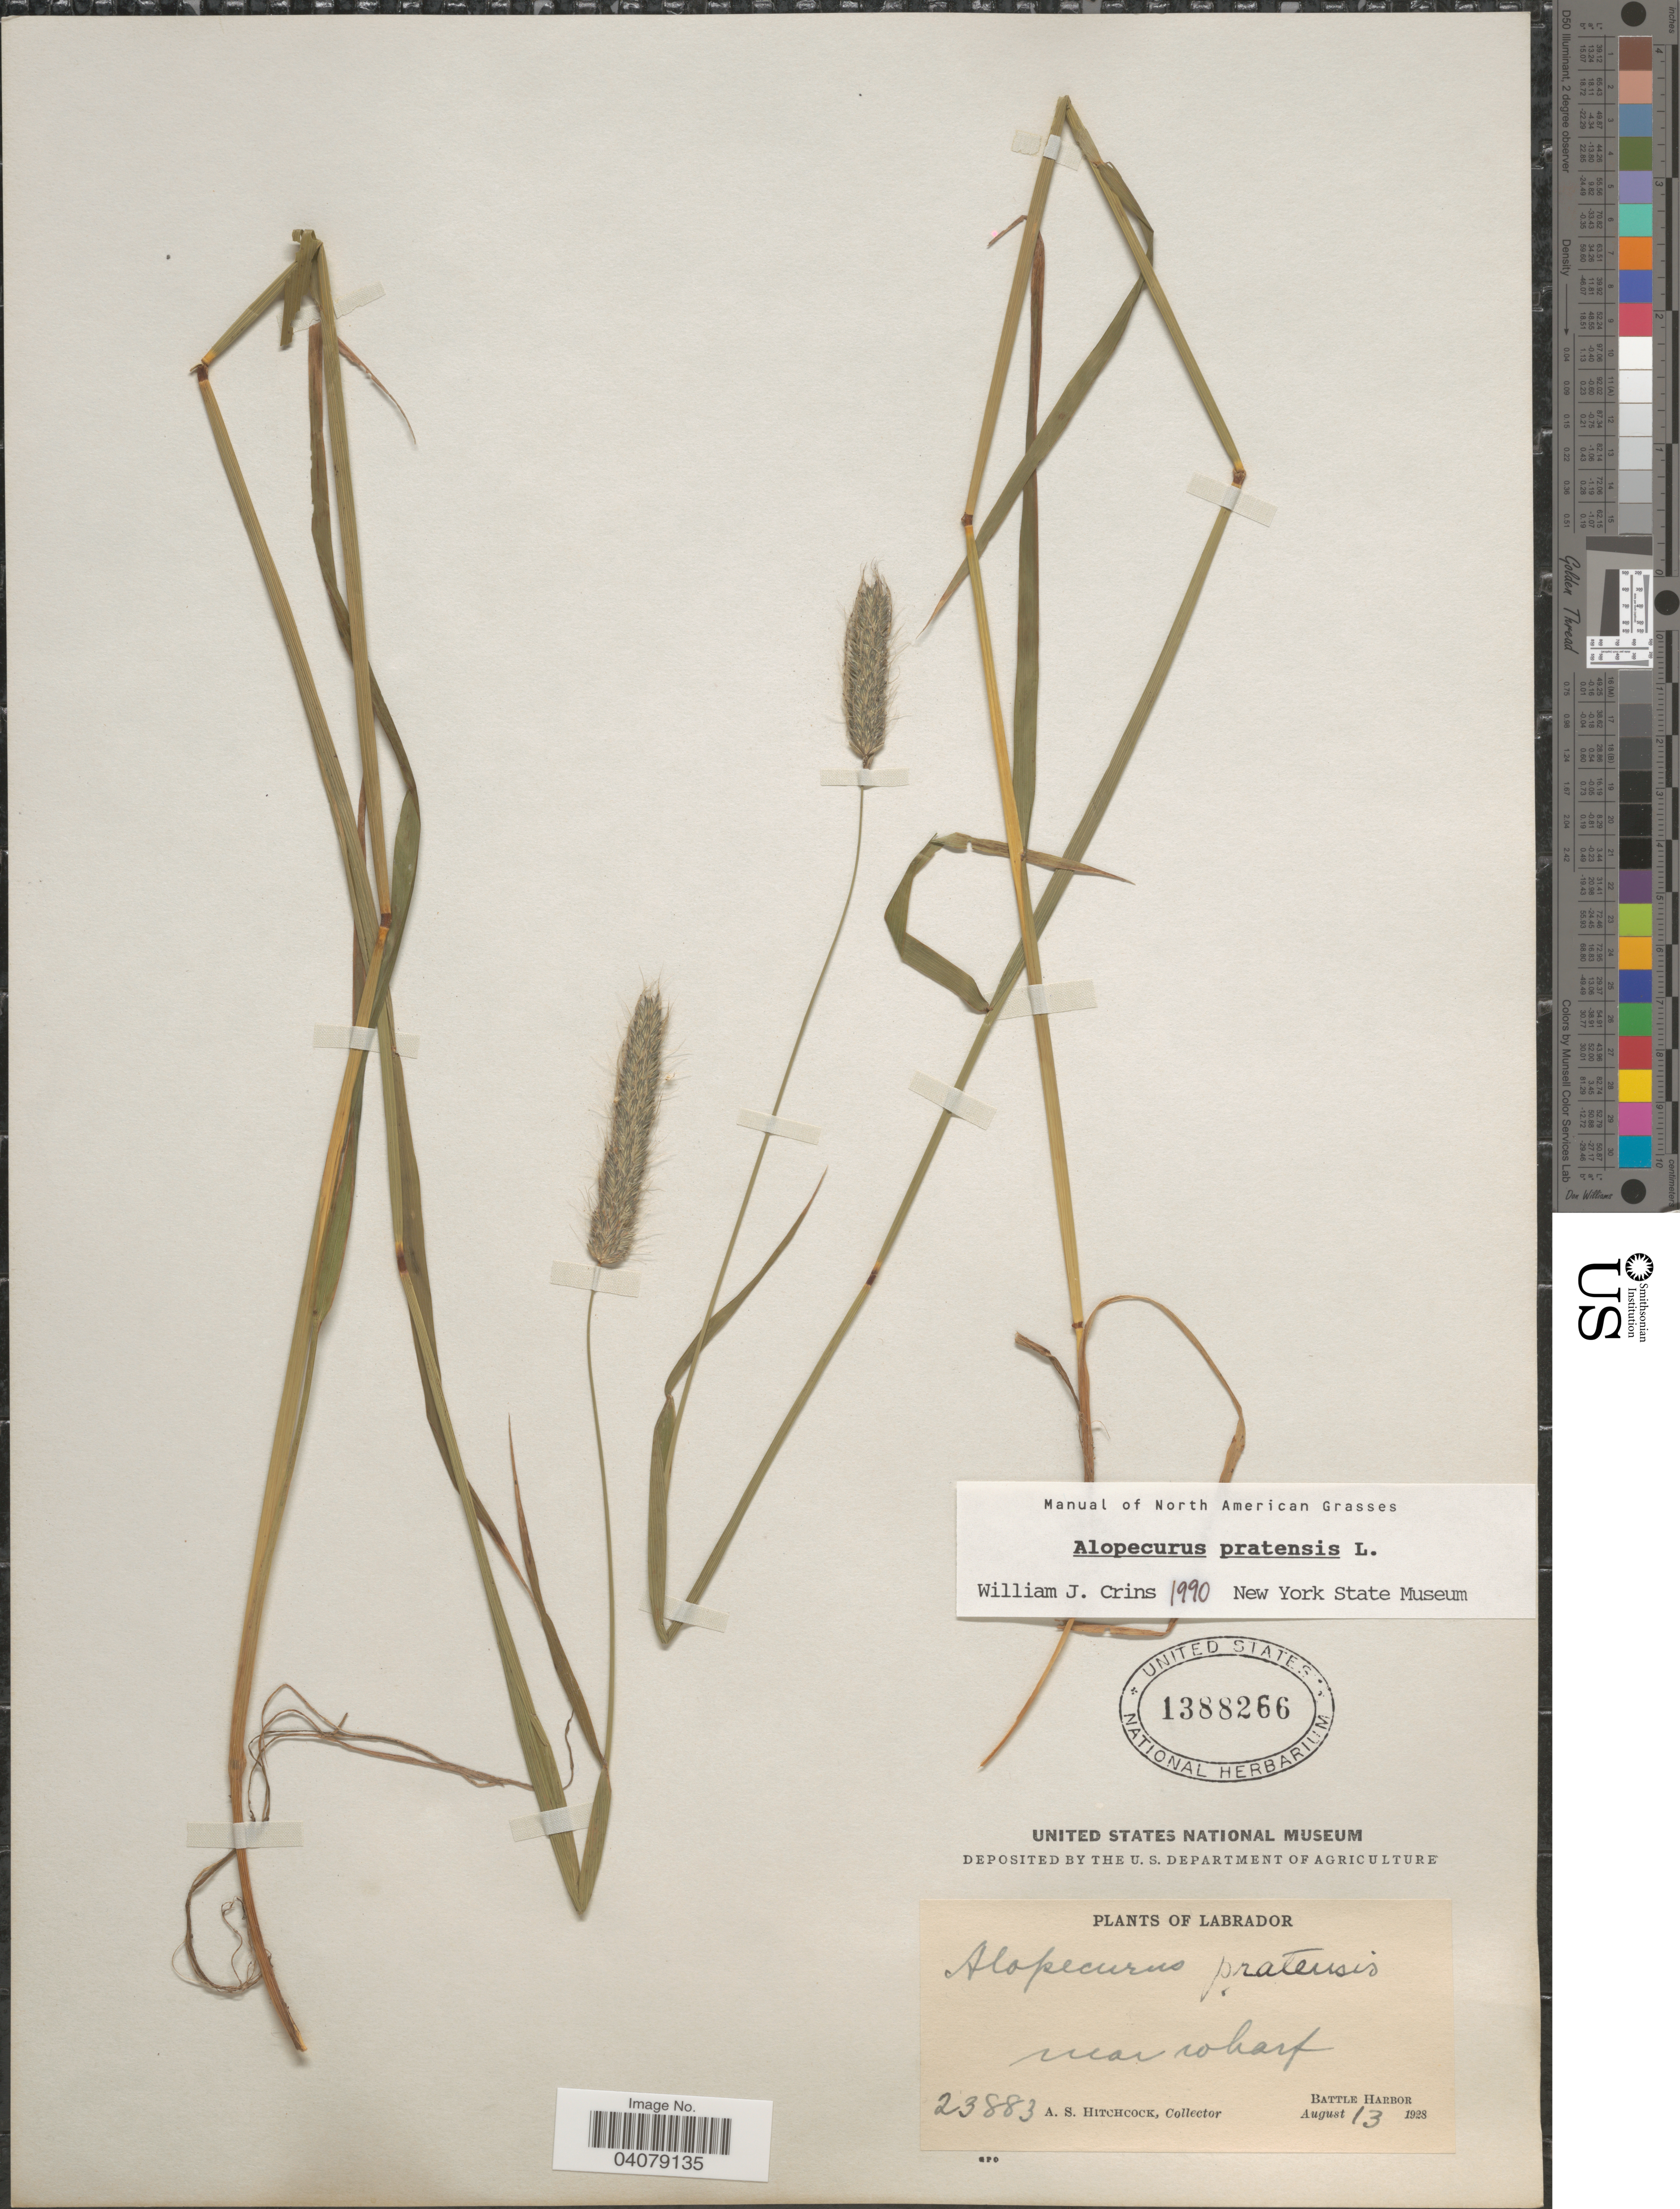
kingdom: Plantae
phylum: Tracheophyta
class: Liliopsida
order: Poales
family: Poaceae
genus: Alopecurus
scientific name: Alopecurus pratensis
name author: L.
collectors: A. S. Hitchcock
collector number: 23883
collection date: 1928-08-13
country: Canada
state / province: Newfoundland and Labrador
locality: Labrador. Near wharf. Battle Harbor.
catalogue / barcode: US 1388266